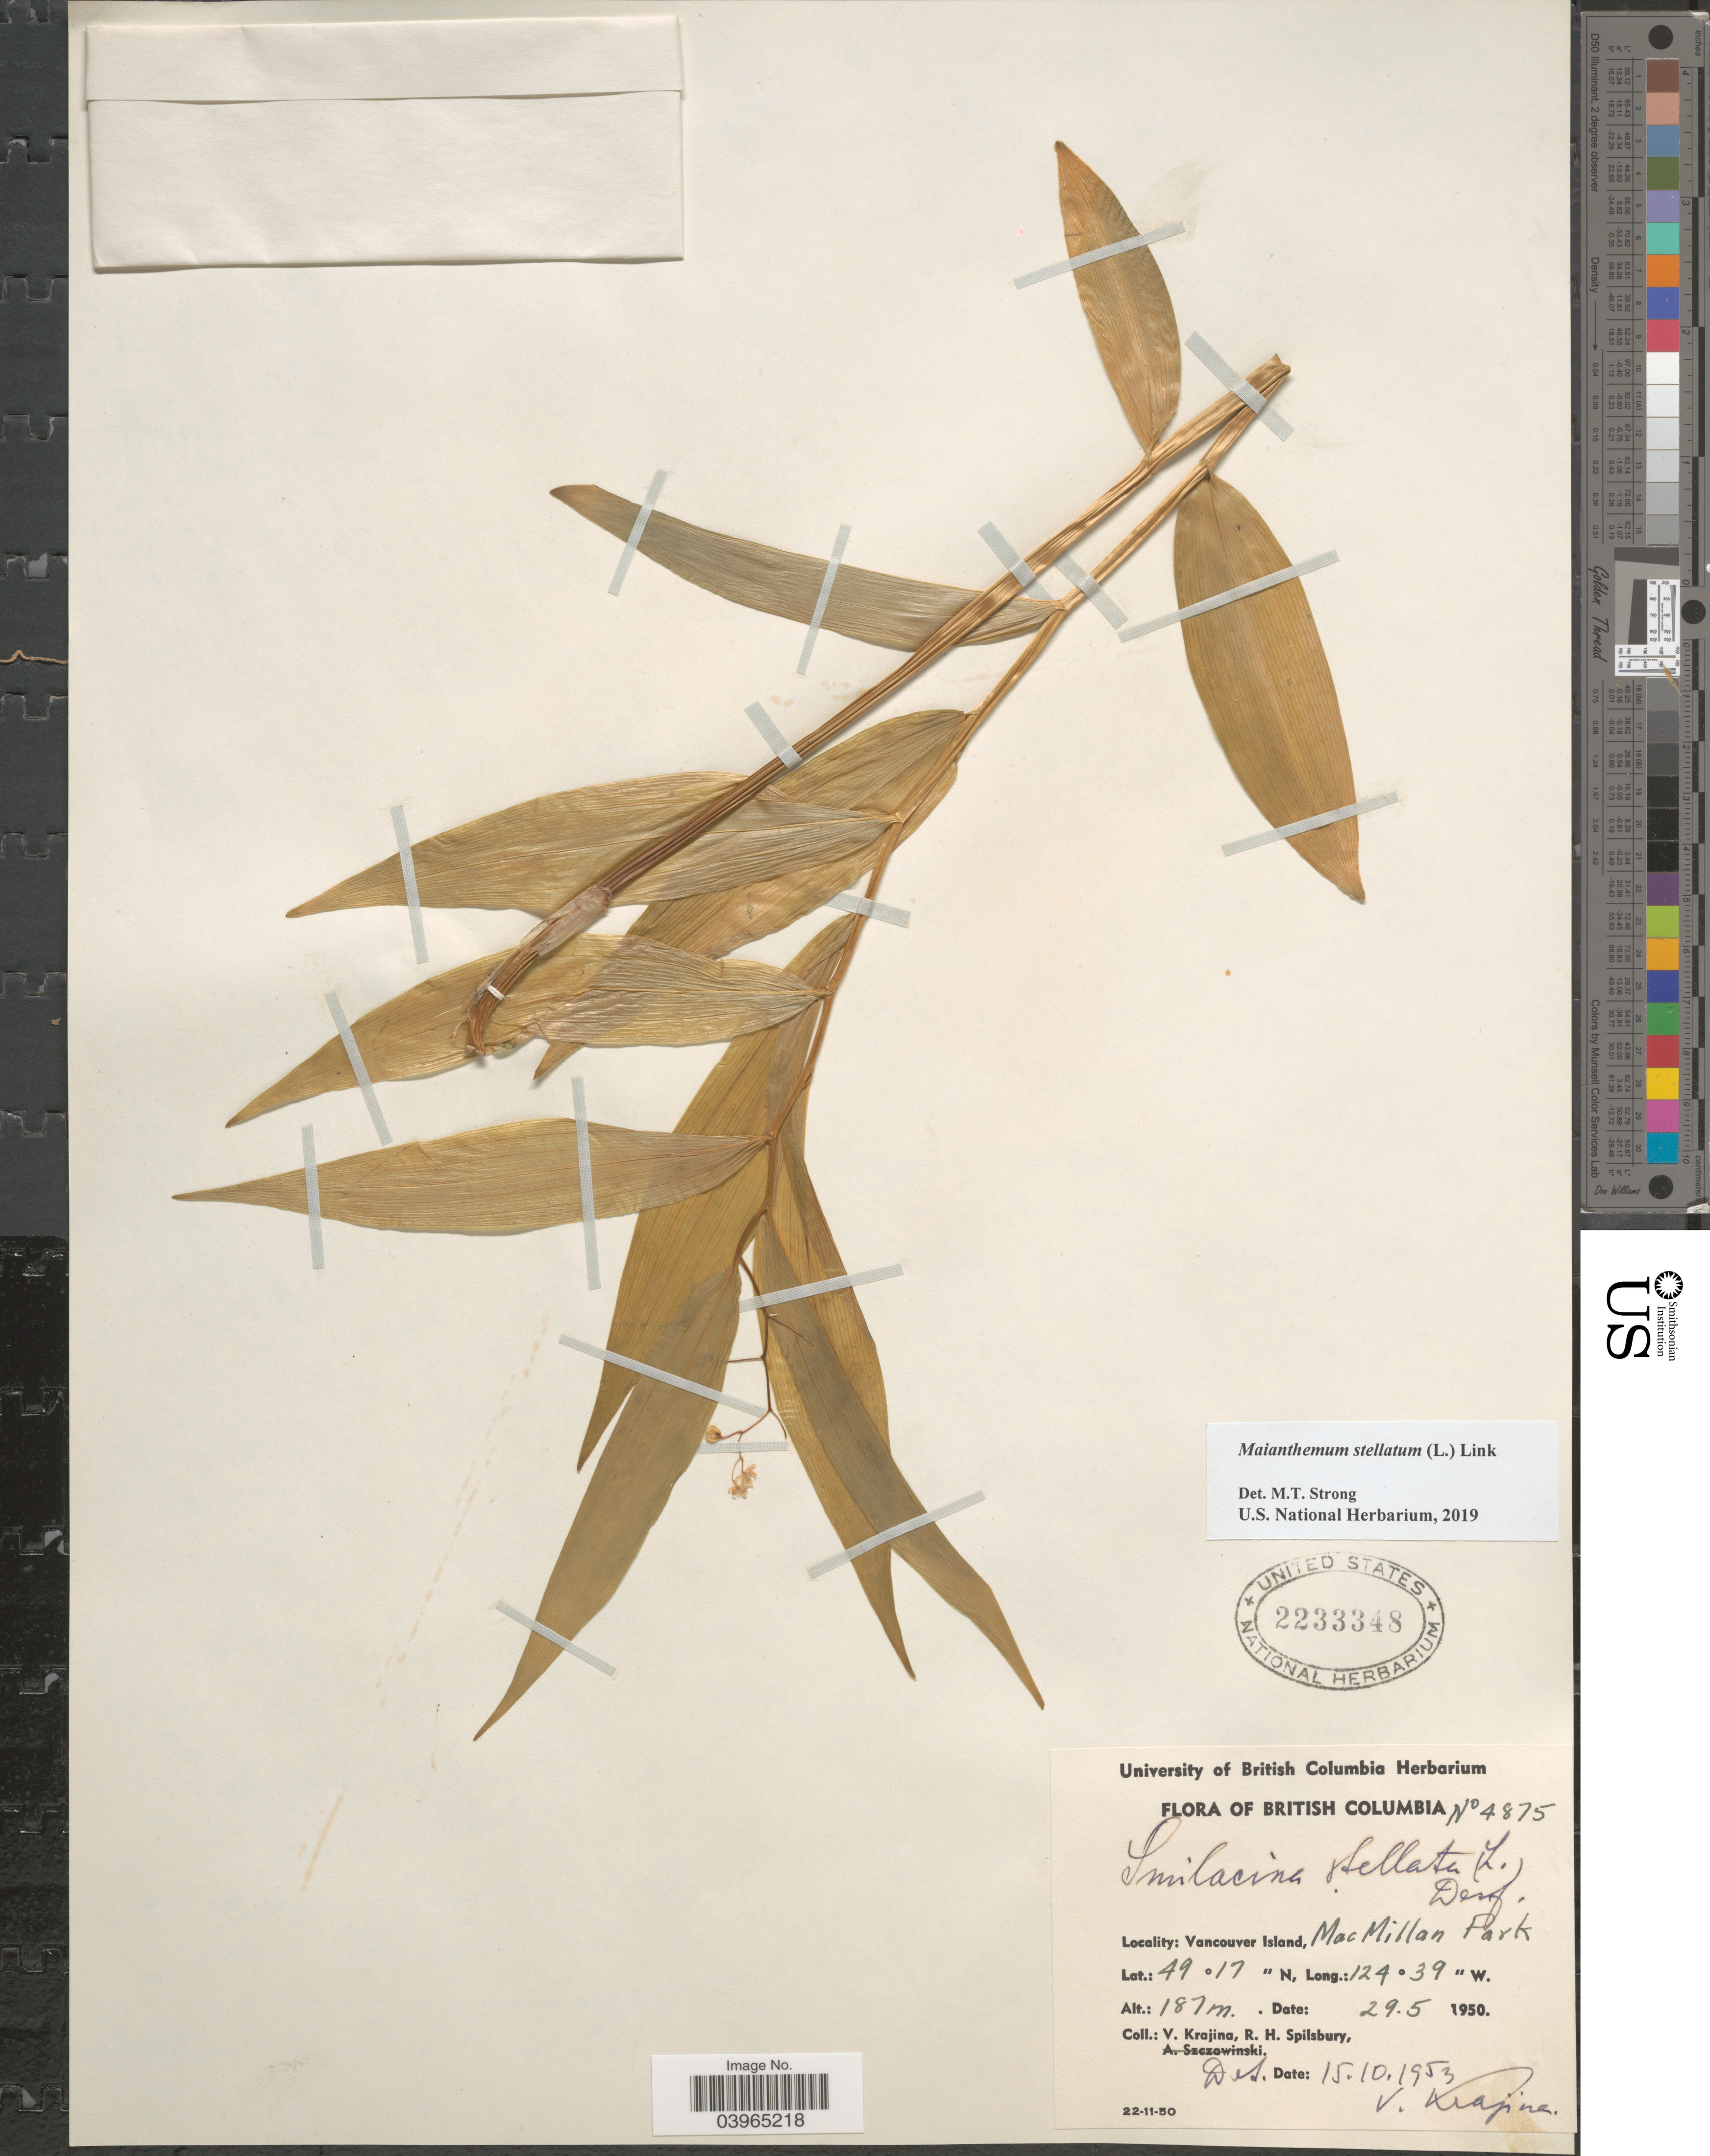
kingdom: Plantae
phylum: Tracheophyta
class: Liliopsida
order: Asparagales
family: Asparagaceae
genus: Maianthemum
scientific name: Maianthemum stellatum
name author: (L.) Link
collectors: V. Krajina & R. Spilsbury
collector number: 4875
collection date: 1950-05-29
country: Canada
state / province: British Columbia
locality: Vancouver Island, Mac Millan Park.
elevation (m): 187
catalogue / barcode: US 2233348